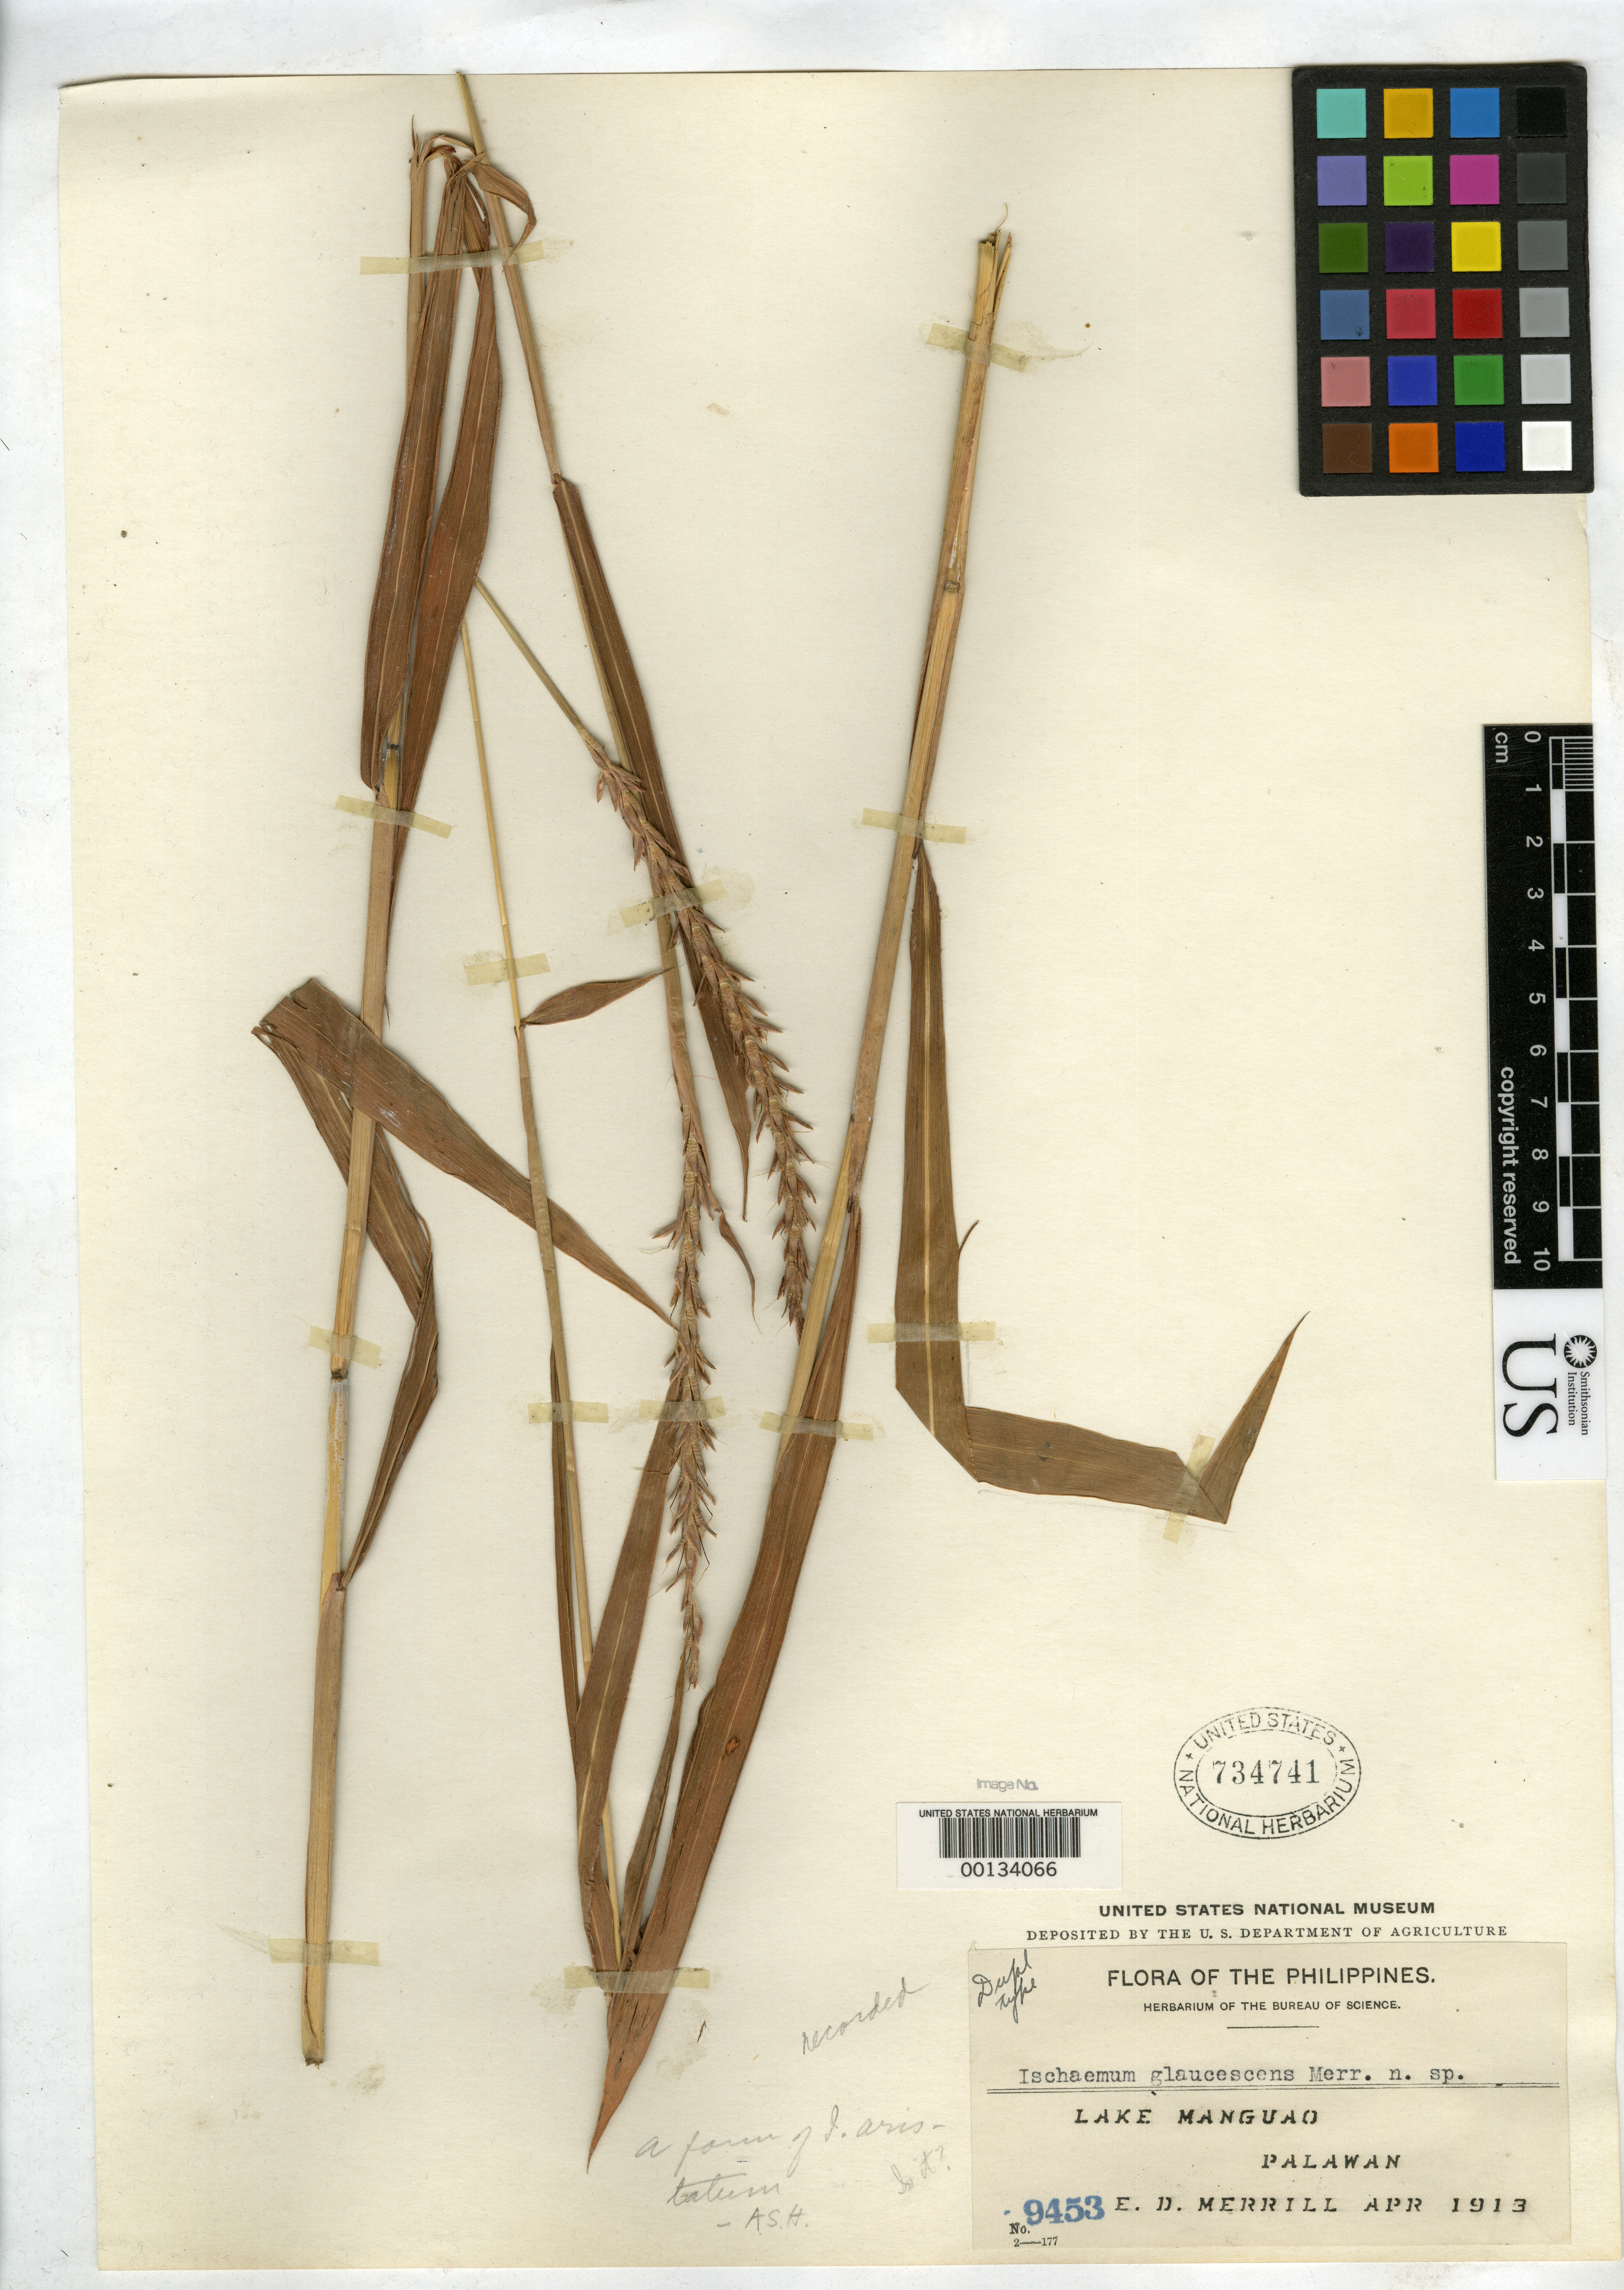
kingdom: Plantae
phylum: Tracheophyta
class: Liliopsida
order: Poales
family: Poaceae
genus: Ischaemum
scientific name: Ischaemum glaucescens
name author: Merr.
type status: Isotype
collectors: E. D. Merrill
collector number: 9453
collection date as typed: Apr 1913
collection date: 1913-04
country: Philippines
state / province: Mimaropa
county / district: Palawan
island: Palawan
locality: Lake Manguao.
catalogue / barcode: US 734741